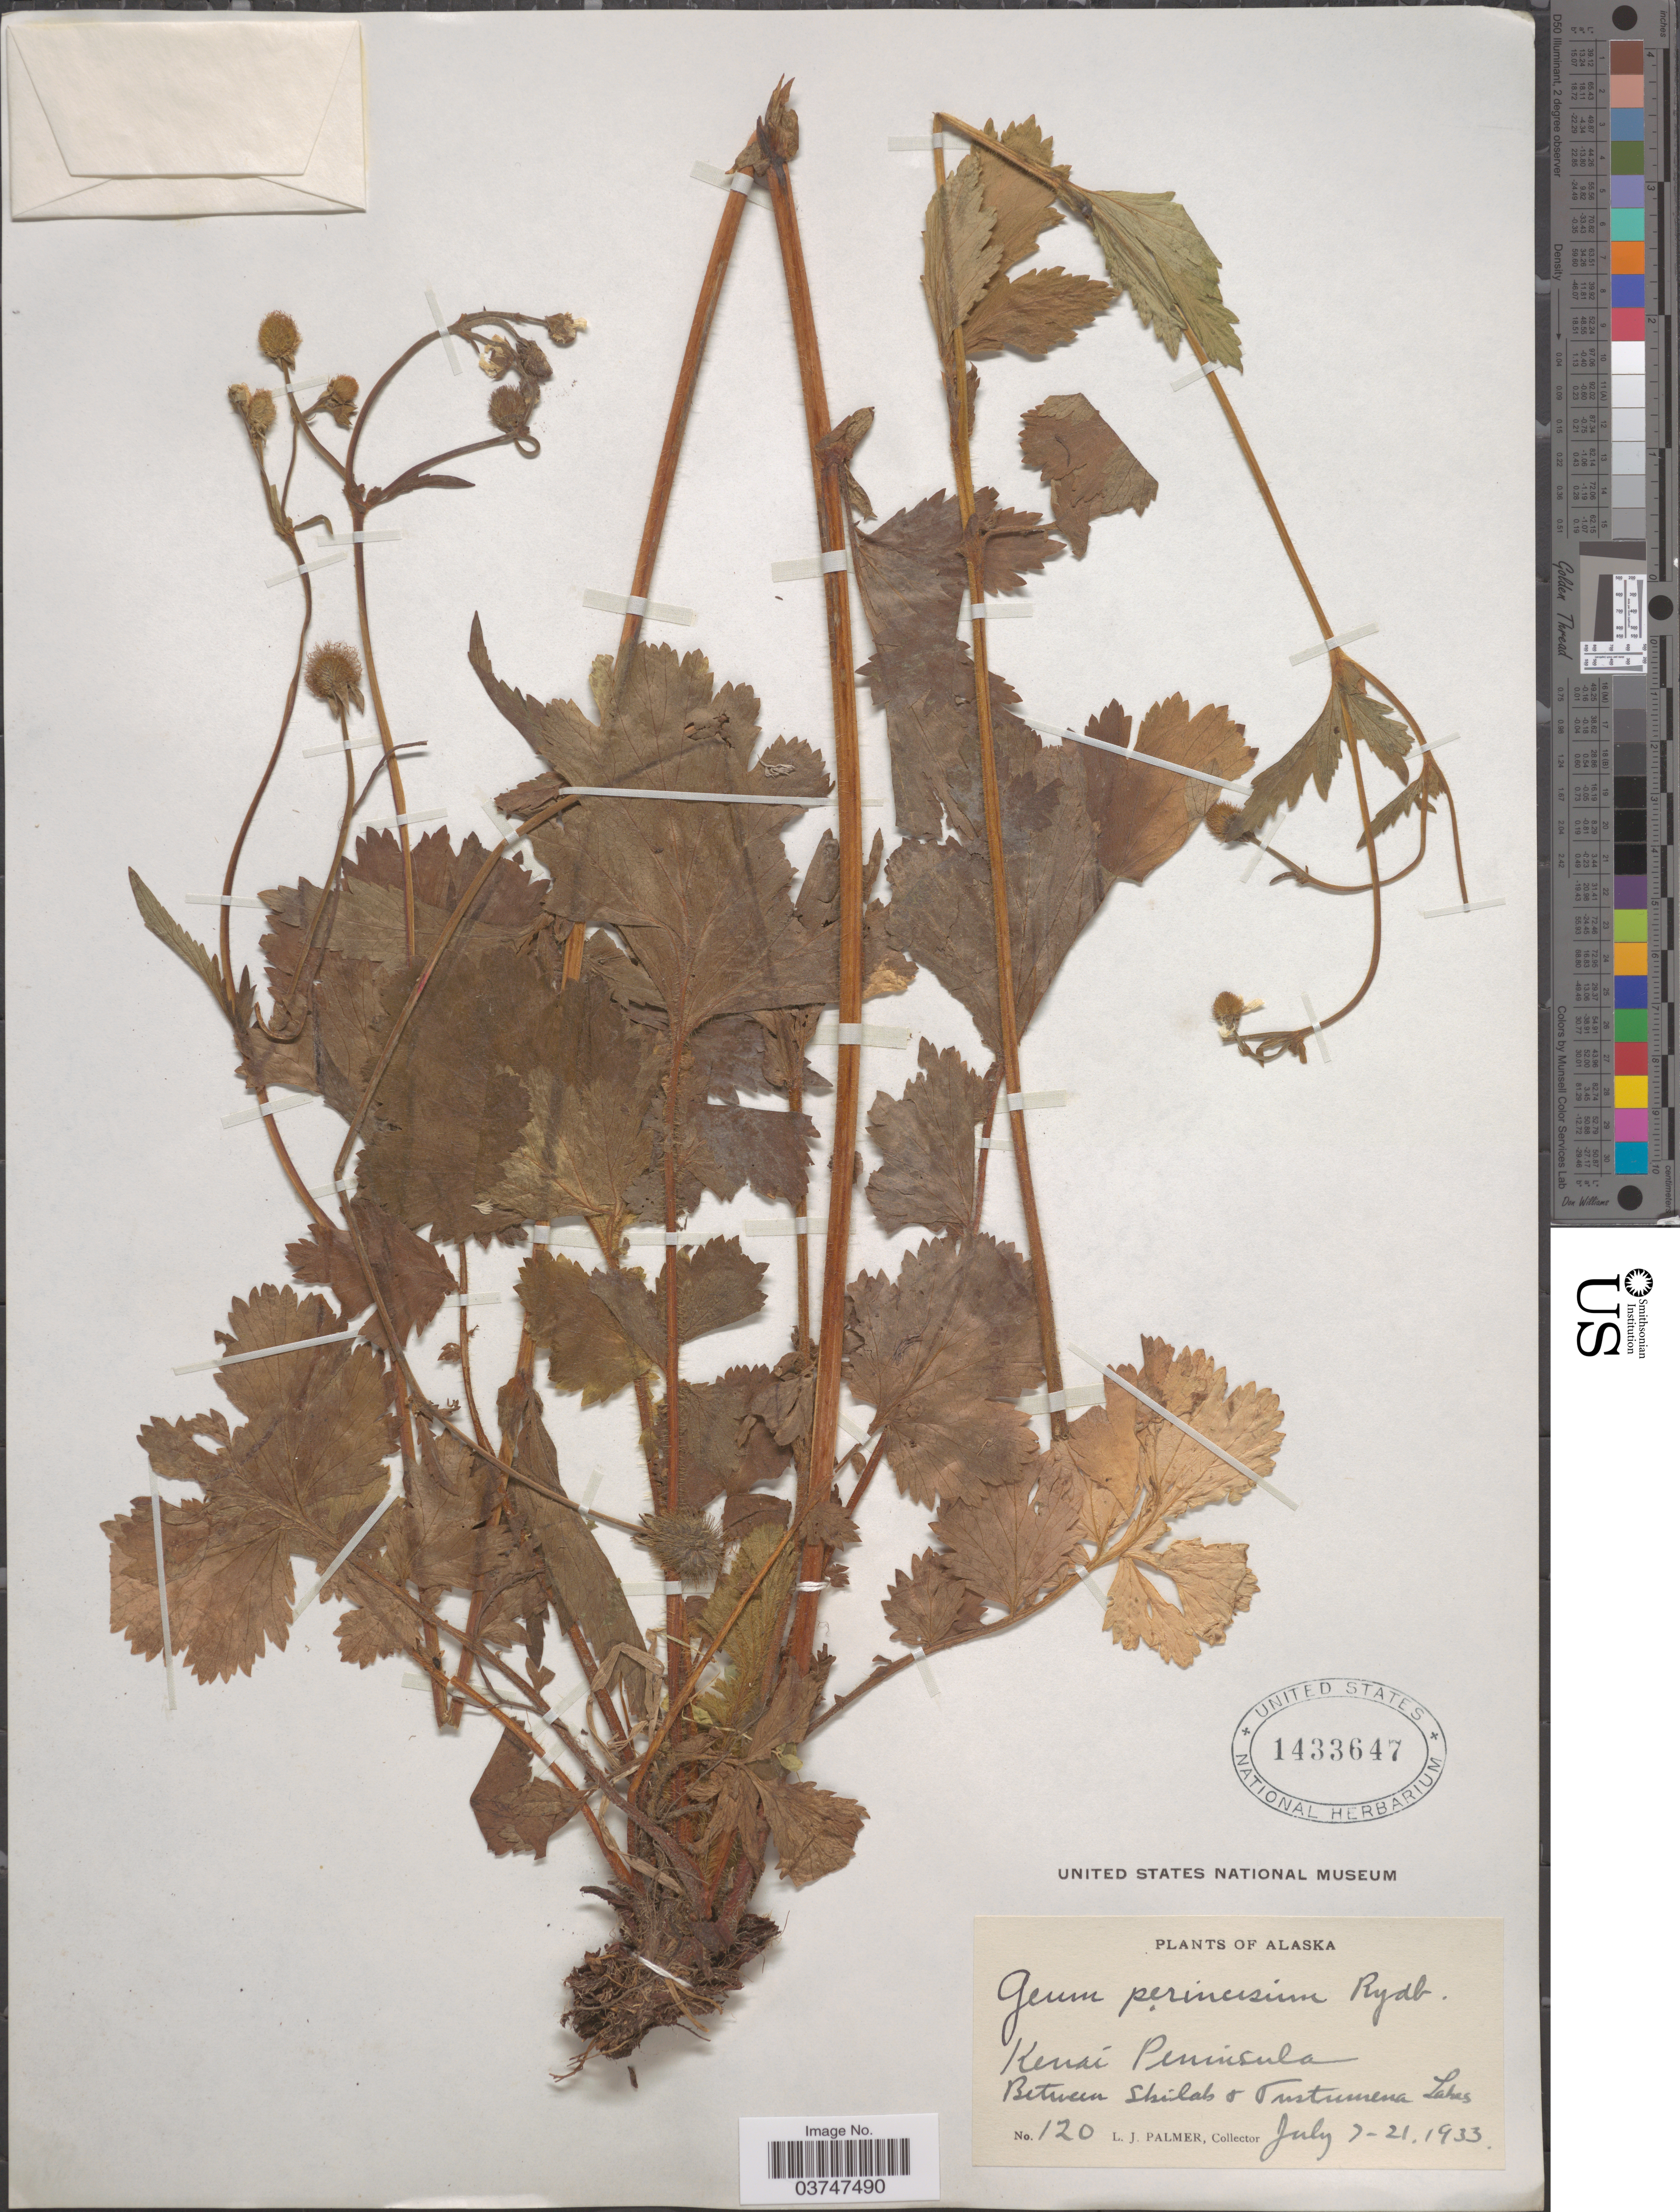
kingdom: Plantae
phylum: Tracheophyta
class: Magnoliopsida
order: Rosales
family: Rosaceae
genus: Geum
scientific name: Geum macrophyllum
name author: Willd.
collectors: L. J. Palmer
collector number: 120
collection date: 1933-07-07/1933-07-21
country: United States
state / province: Alaska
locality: Kenai Peninsula. Between Skilak & Tustumena Lakes.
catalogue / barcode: US 1433647